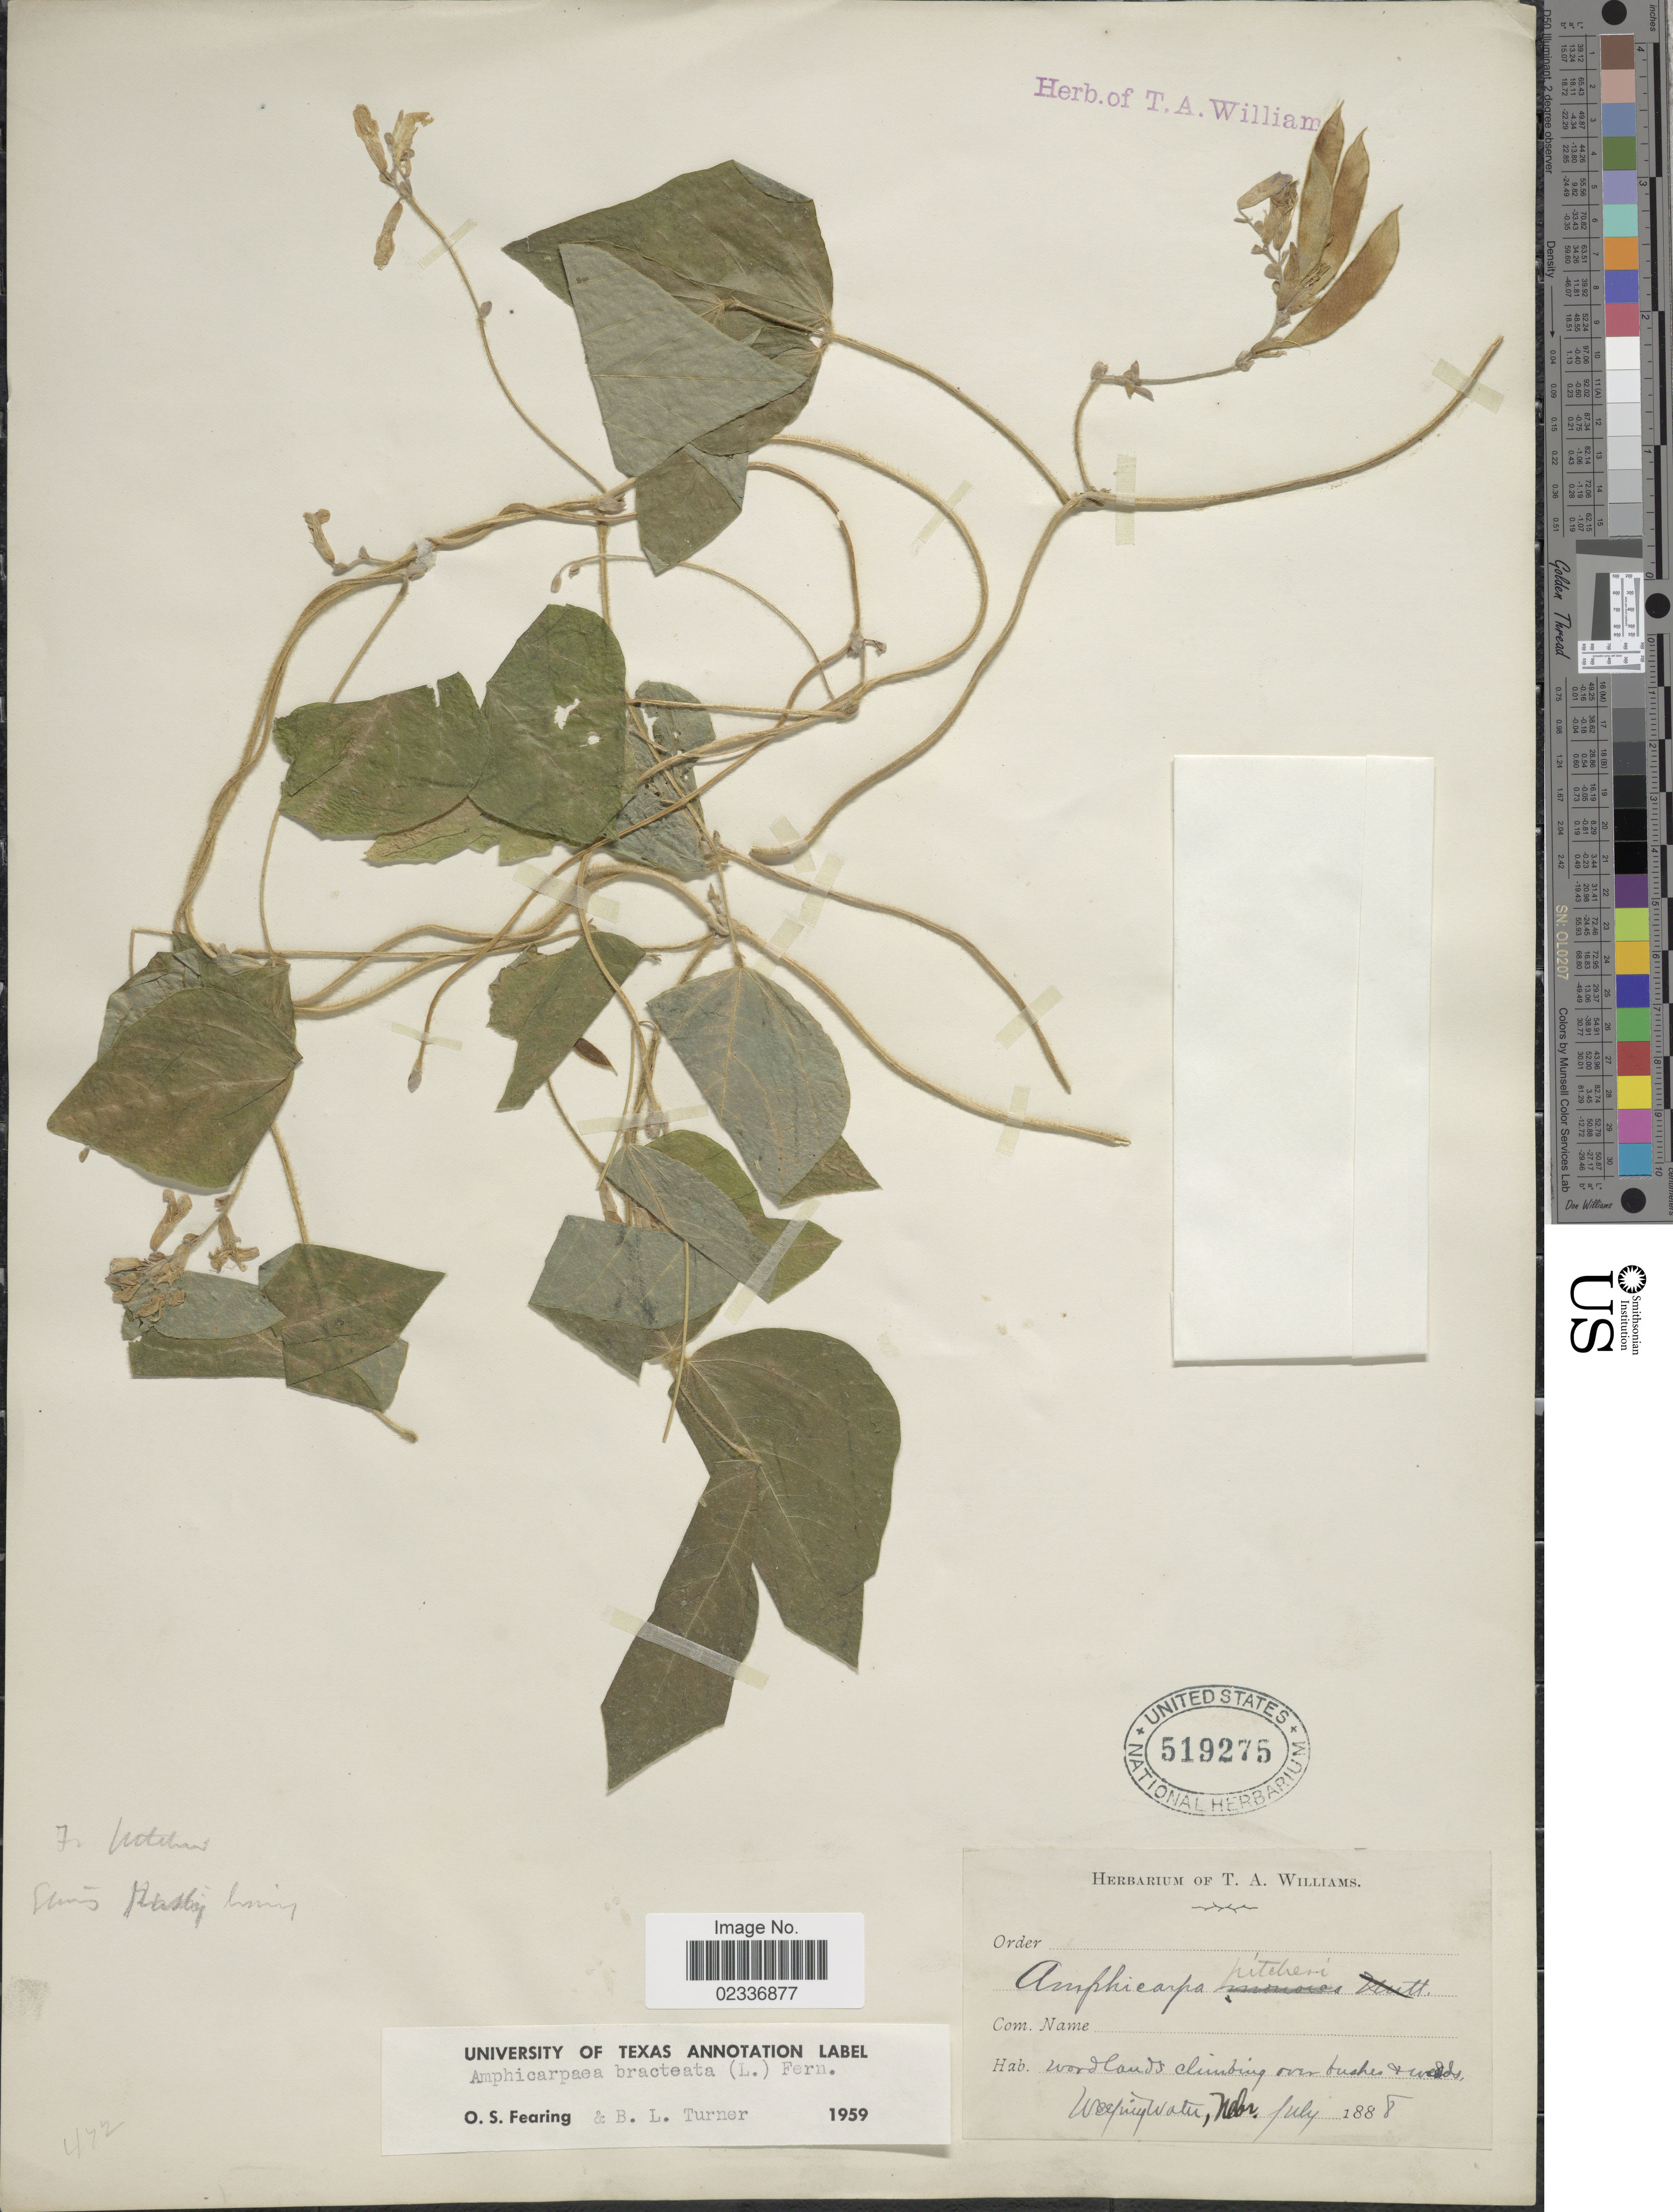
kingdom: Plantae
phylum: Tracheophyta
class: Magnoliopsida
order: Fabales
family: Fabaceae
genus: Amphicarpaea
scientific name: Amphicarpaea bracteata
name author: (L.) Fernald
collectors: ex herb. Thos. A. Williams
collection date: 1888-07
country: United States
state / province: Nebraska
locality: Weeping Water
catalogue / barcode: US 519275